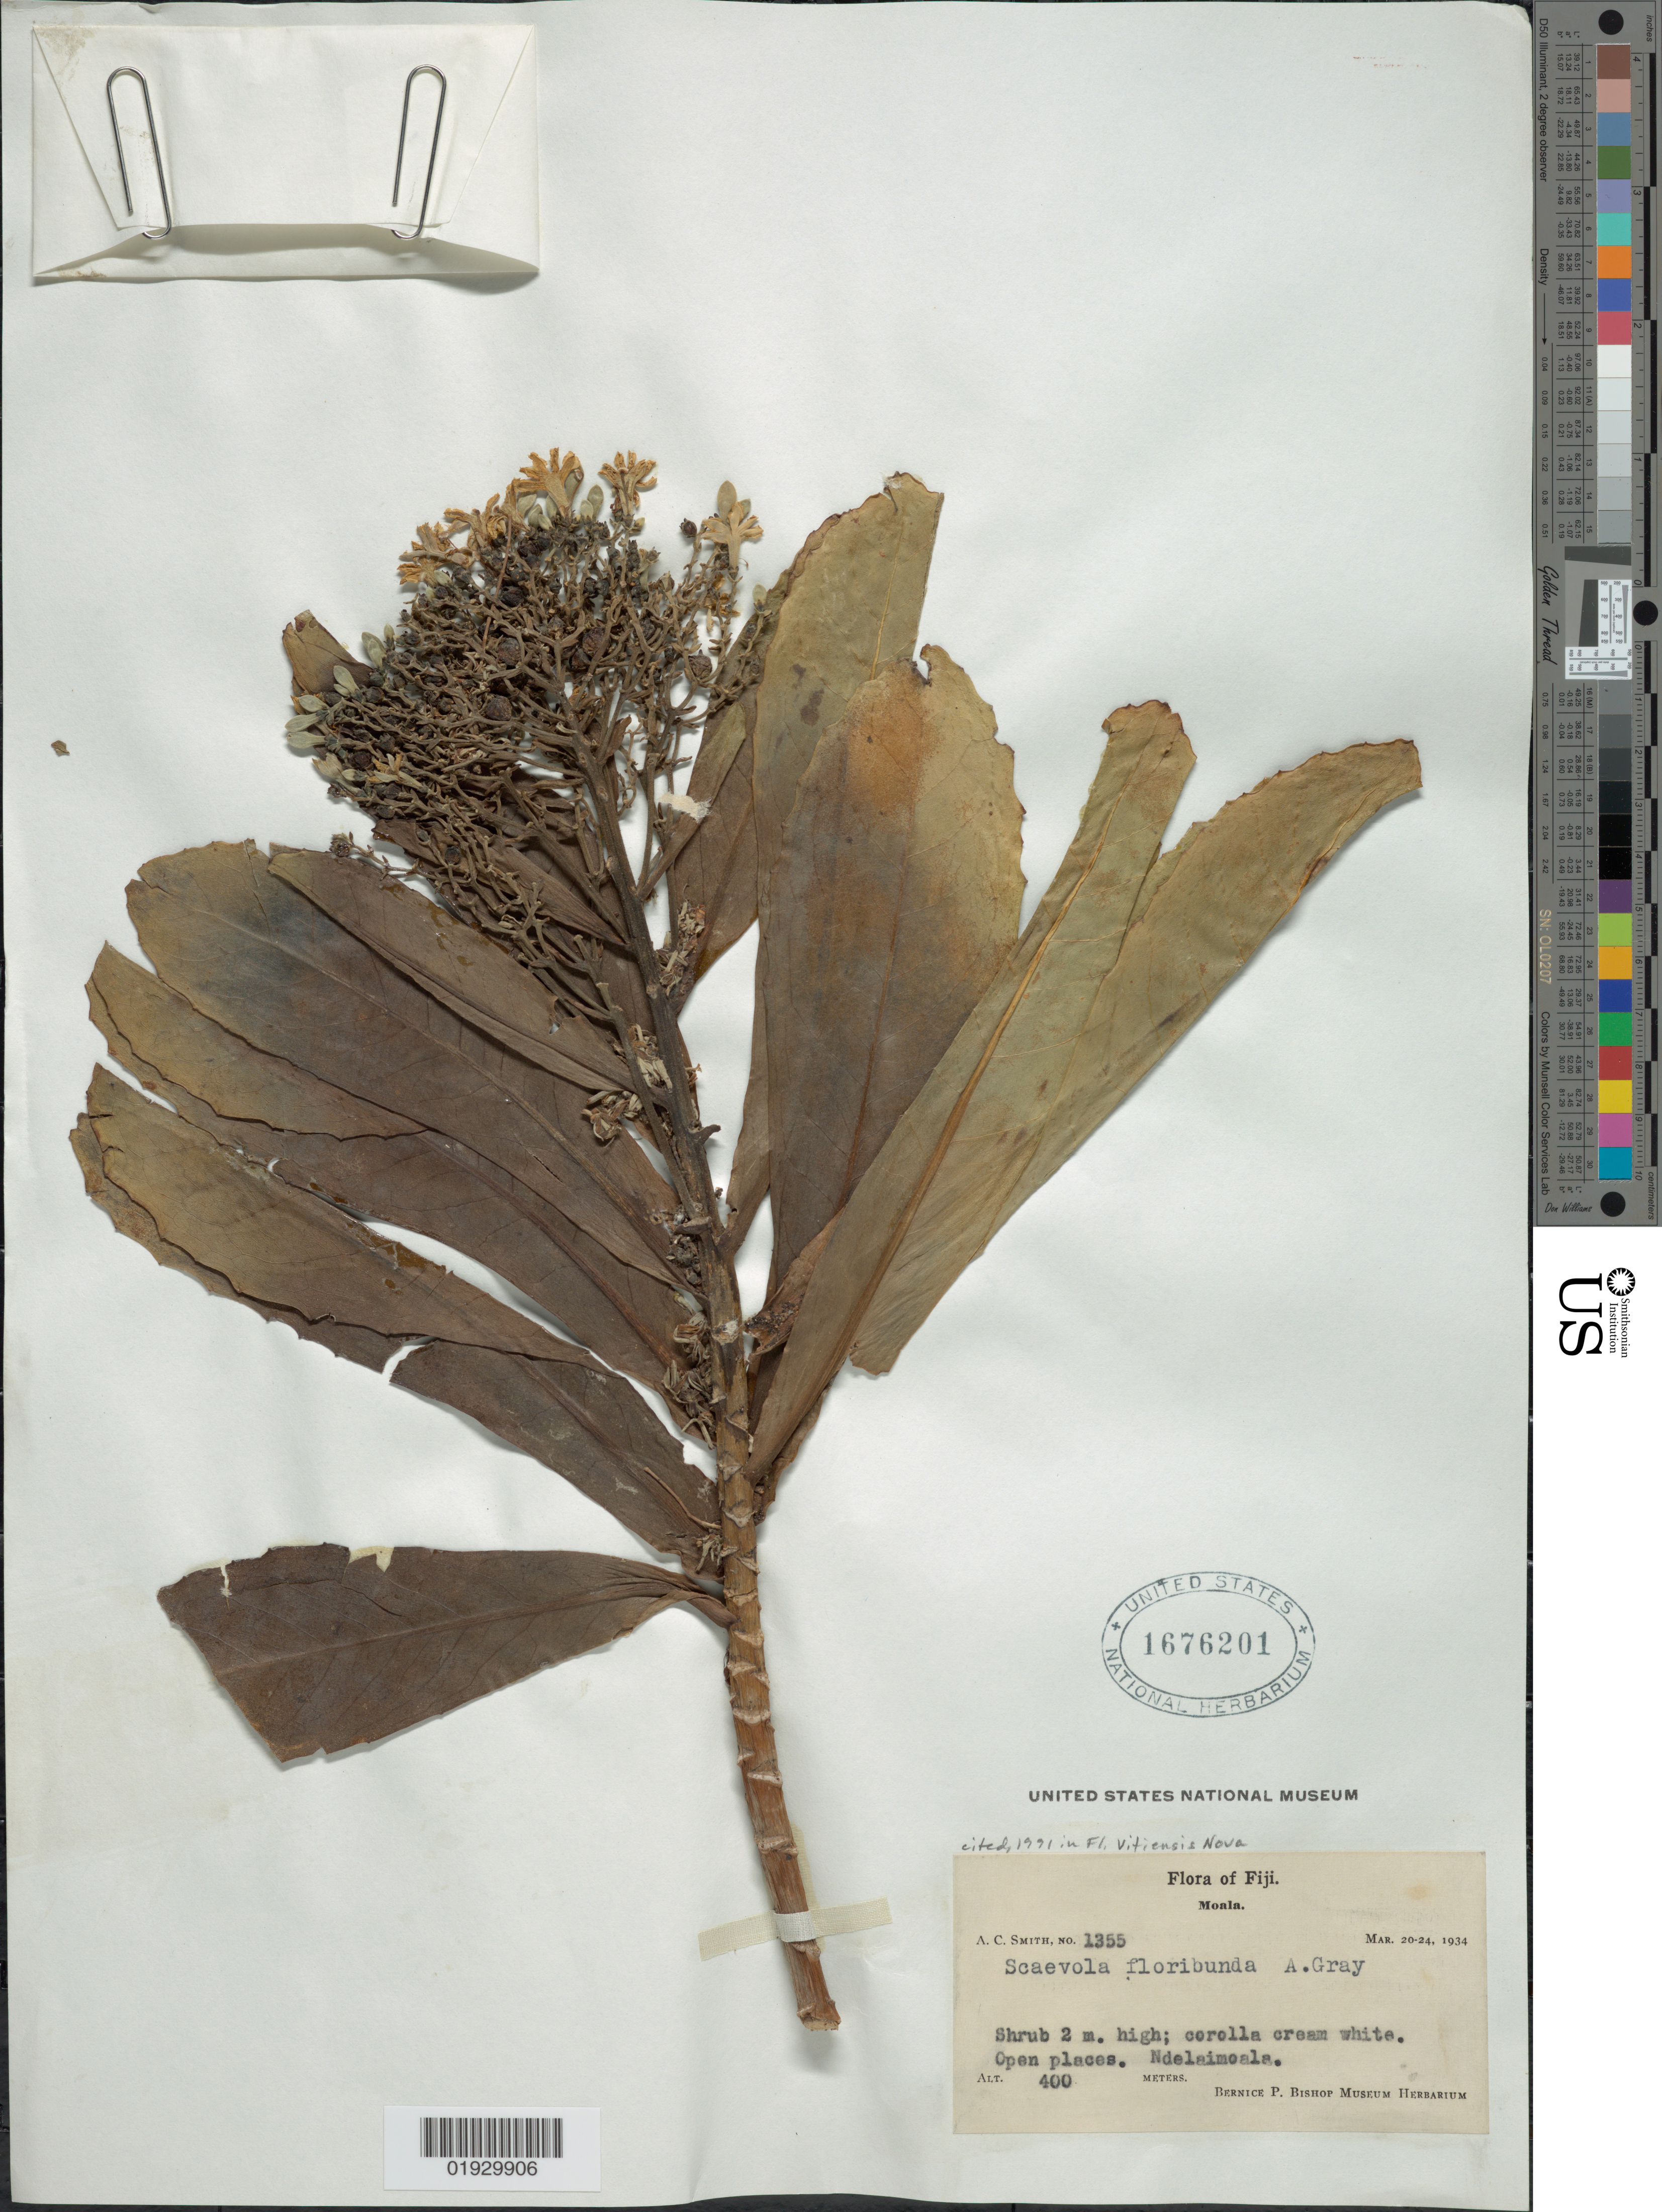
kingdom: Plantae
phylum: Tracheophyta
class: Magnoliopsida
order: Asterales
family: Goodeniaceae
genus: Scaevola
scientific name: Scaevola floribunda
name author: A. Gray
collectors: A. C. Smith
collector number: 1355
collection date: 1934-03-20/1934-03-24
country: Fiji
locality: Moala. Ndelaimoala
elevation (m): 400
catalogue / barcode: US 1676201